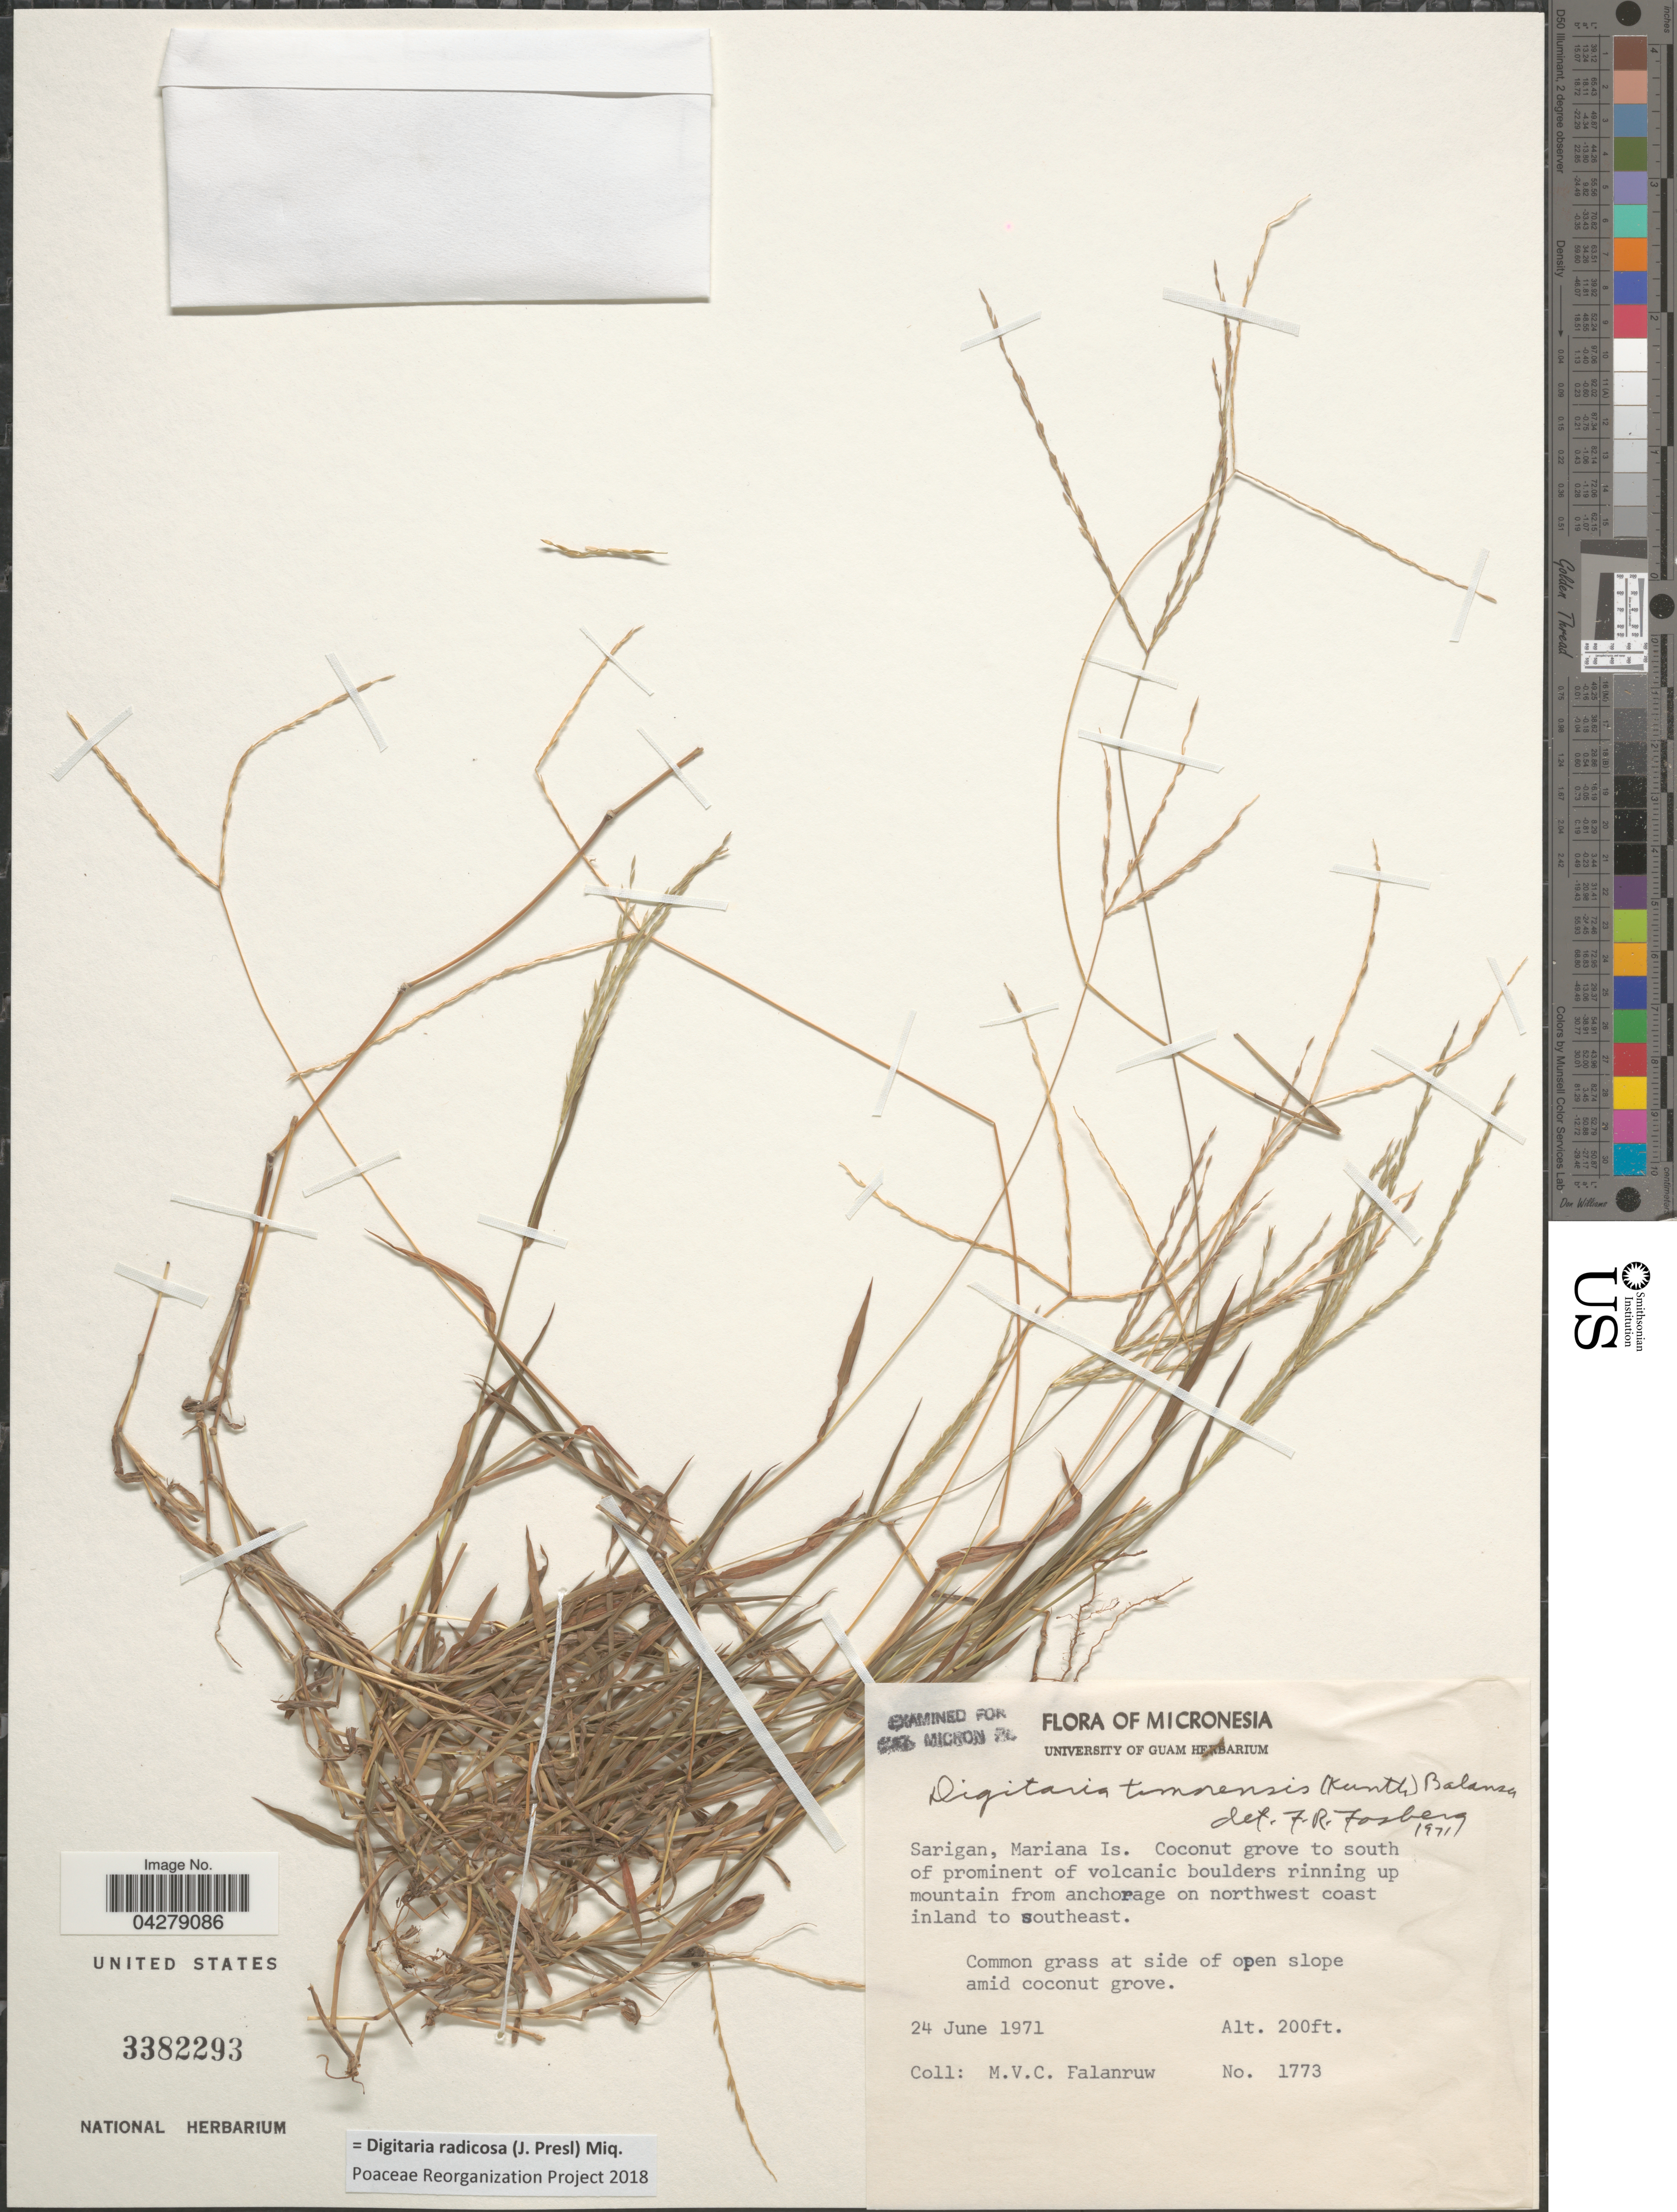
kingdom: Plantae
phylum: Tracheophyta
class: Liliopsida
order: Poales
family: Poaceae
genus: Digitaria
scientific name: Digitaria radicosa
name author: (J. Presl) Miq.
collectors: M. V. Falanruw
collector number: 1773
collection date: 1971-06-24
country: Northern Mariana Islands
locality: Micronesia. Sarigan, Mariana Is. Coconut grove to south of prominent of volcanic boulders rinning up mountain from anchorage on northwest coast inland to southeast.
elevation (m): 61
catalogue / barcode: US 3382293